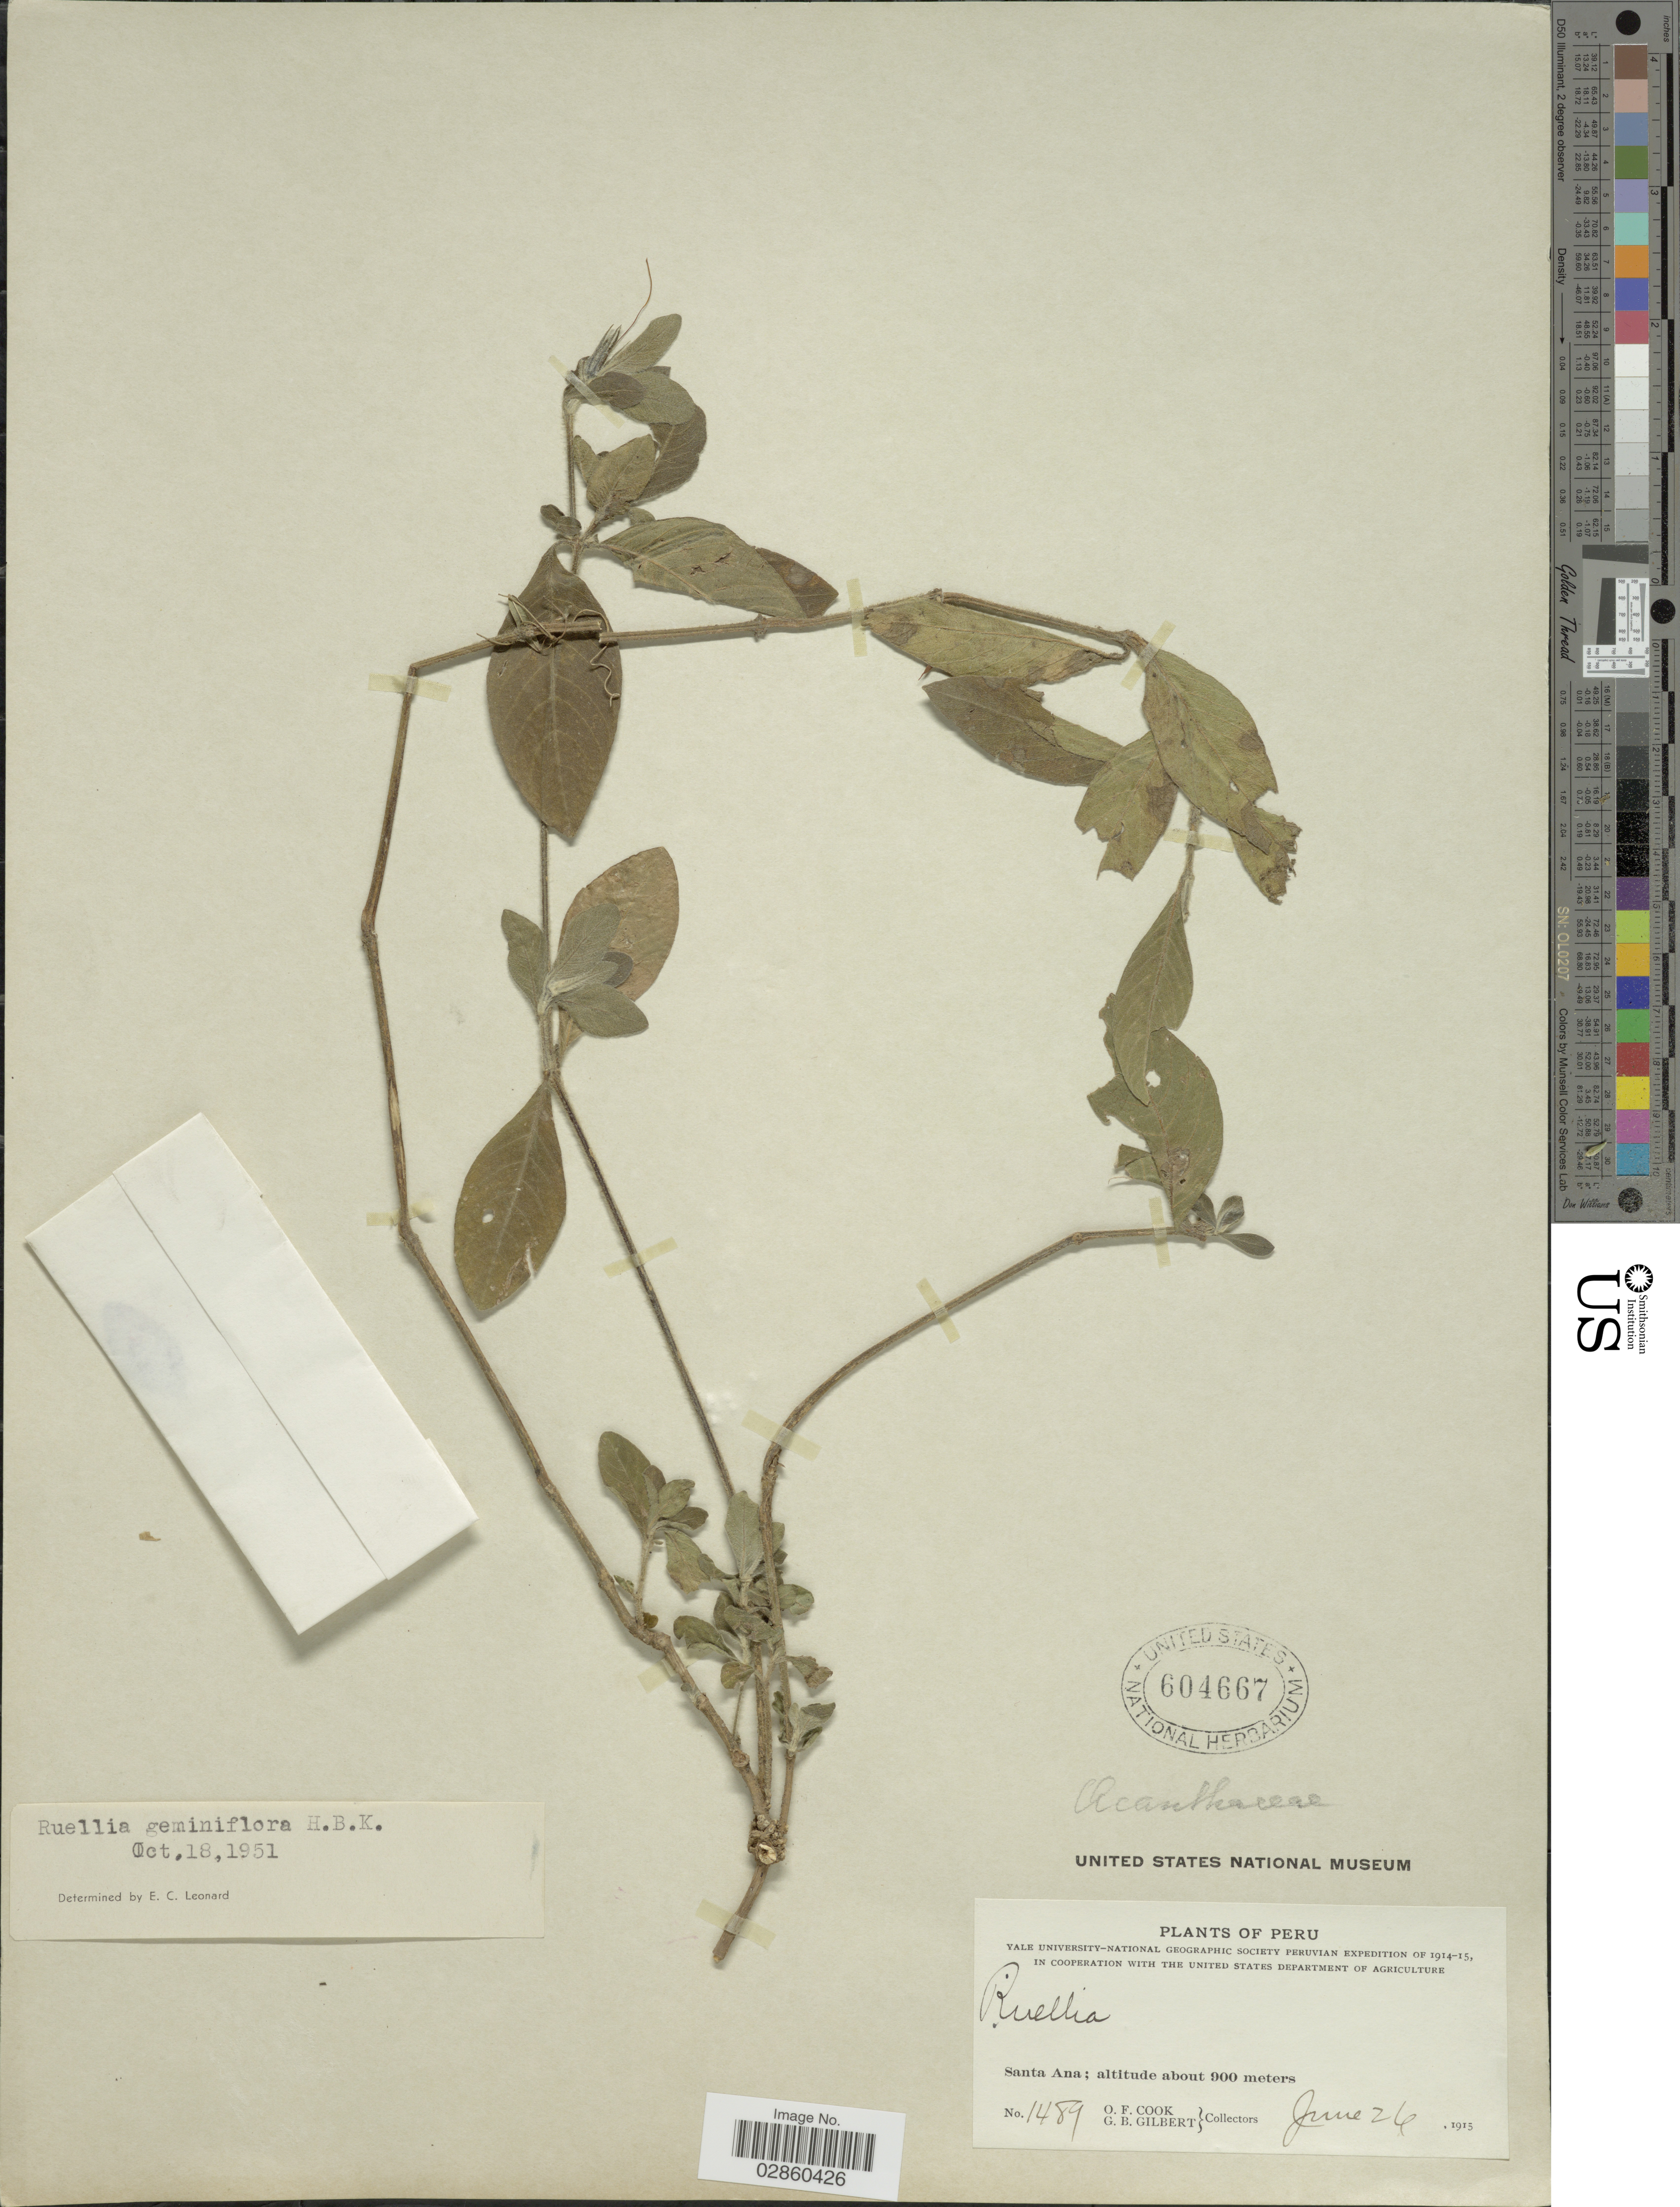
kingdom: Plantae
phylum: Tracheophyta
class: Magnoliopsida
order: Lamiales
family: Acanthaceae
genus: Ruellia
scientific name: Ruellia geminiflora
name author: Kunth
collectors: O. F. Cook & G. B. Gilbert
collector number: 1489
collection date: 1915-06-26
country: Peru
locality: Santa Ana.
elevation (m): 900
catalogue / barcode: US 604667